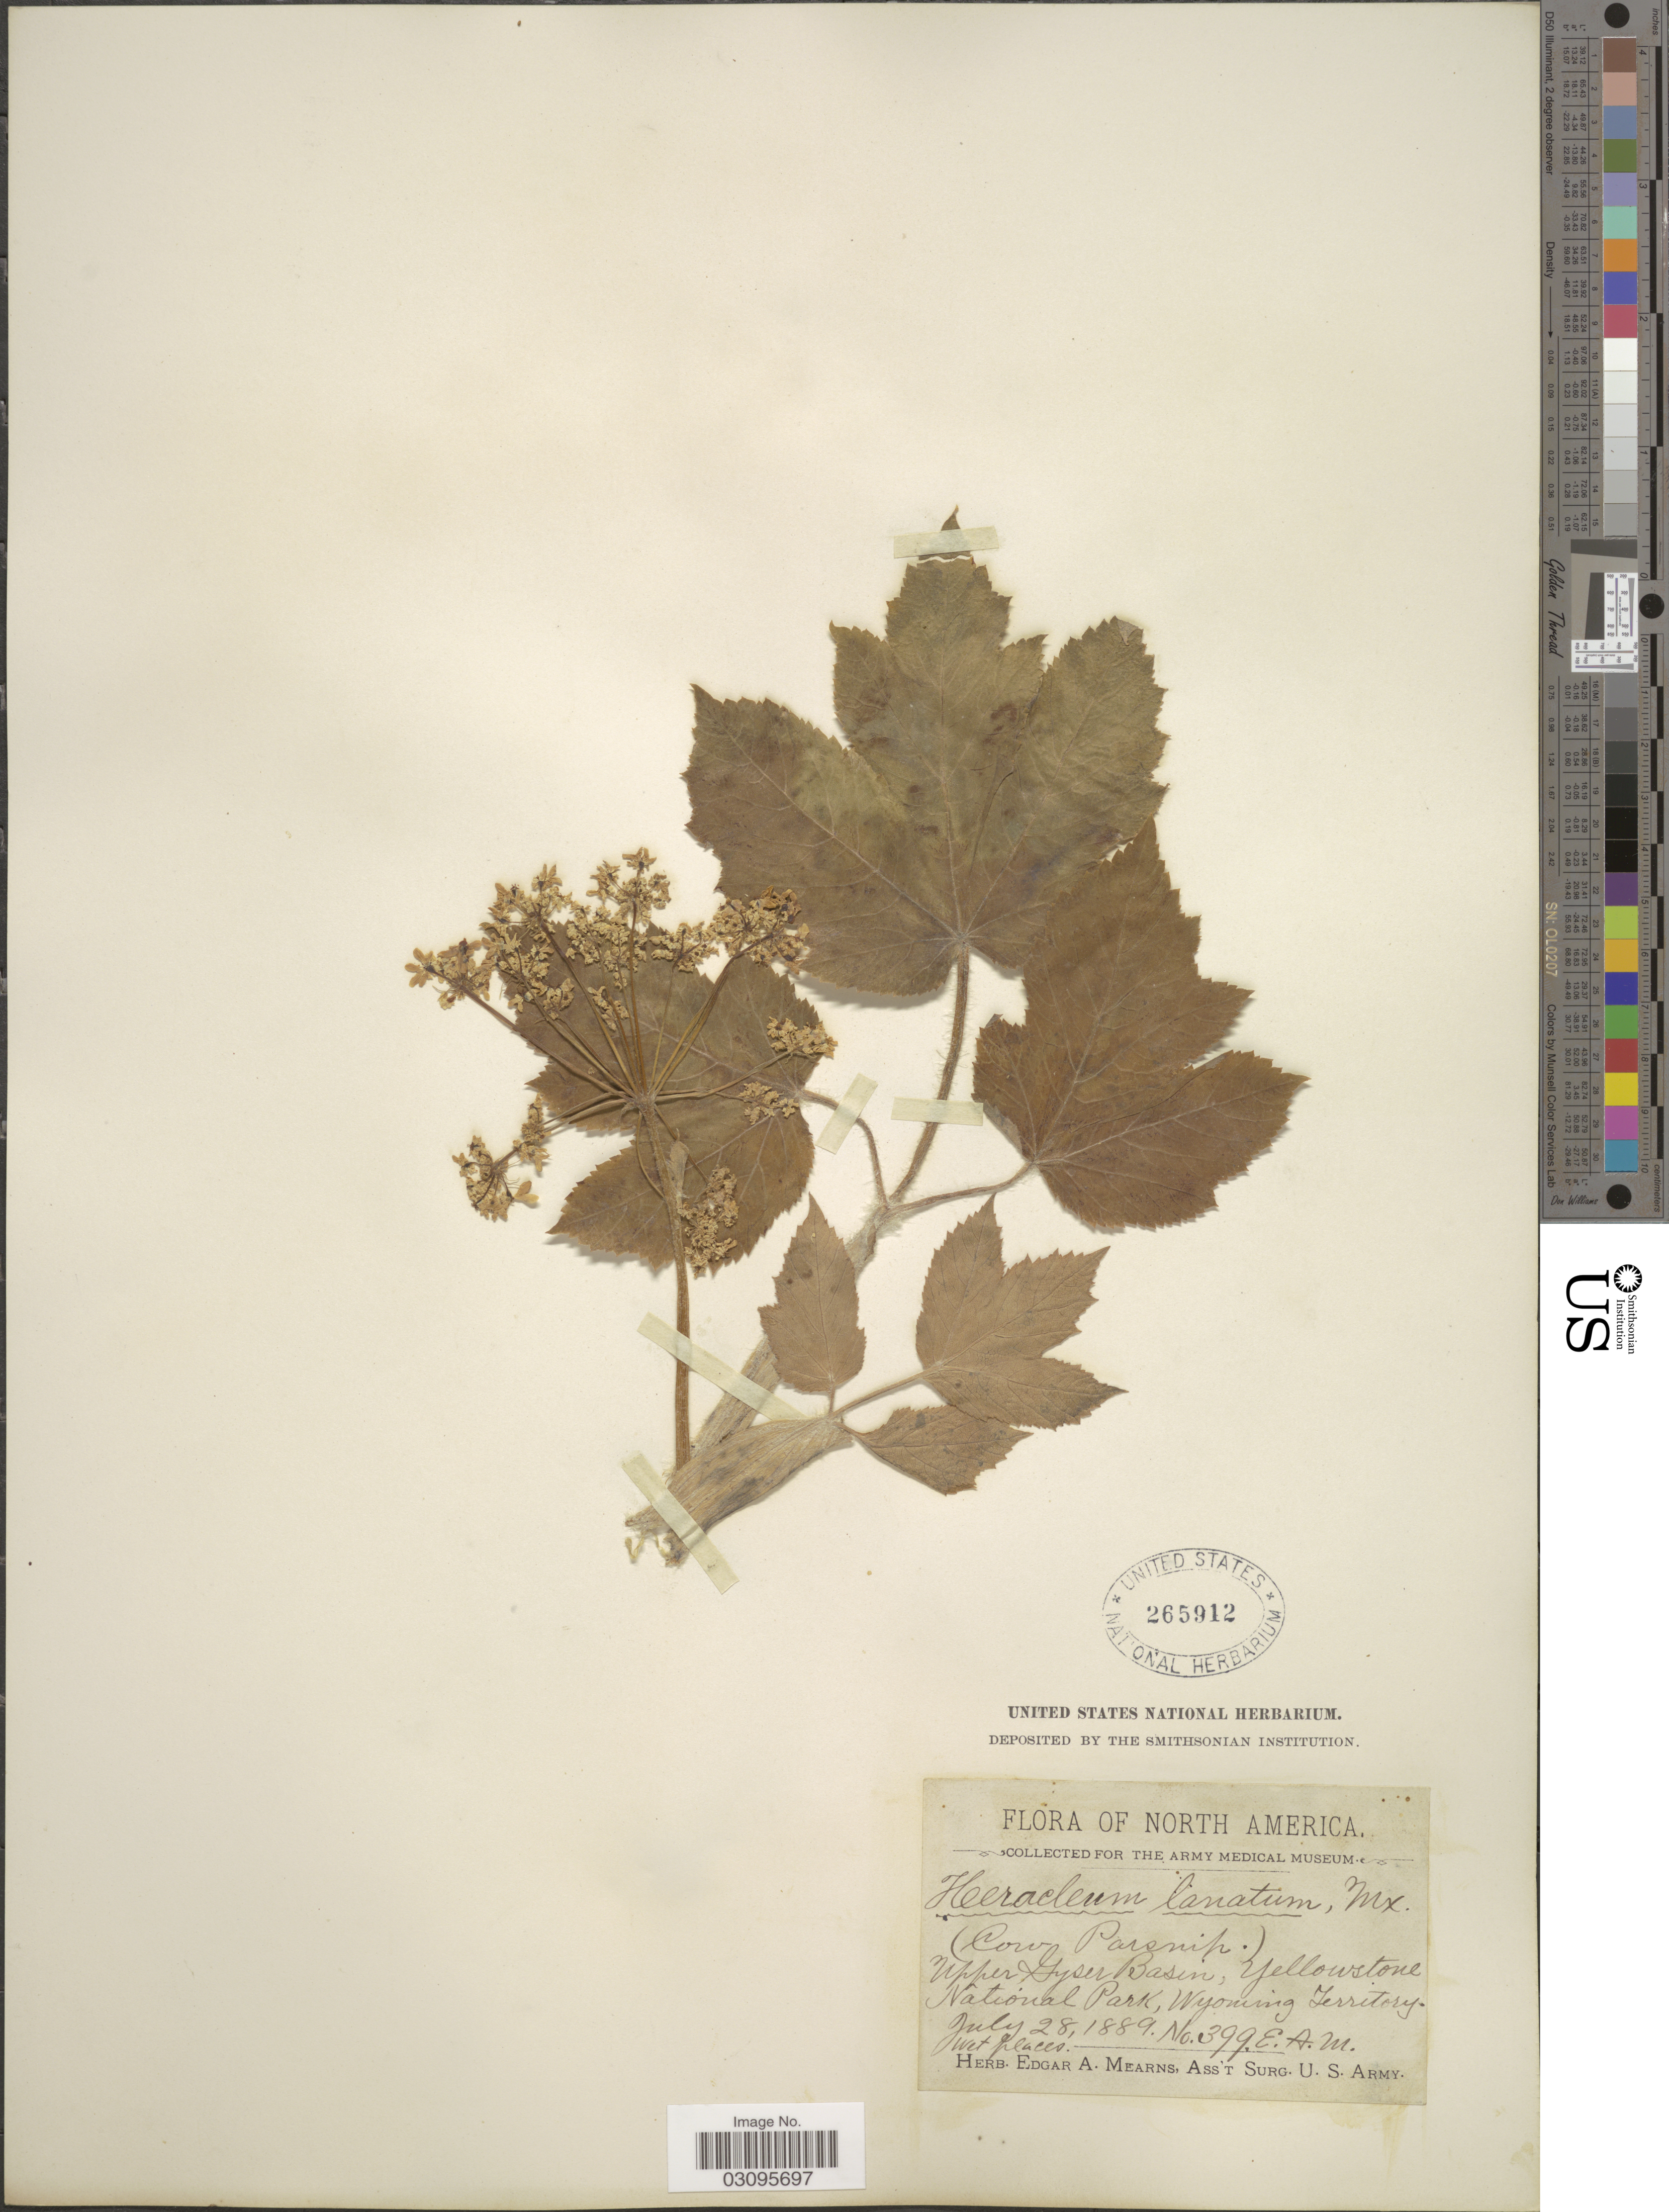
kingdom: Plantae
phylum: Tracheophyta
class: Magnoliopsida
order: Apiales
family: Apiaceae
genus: Heracleum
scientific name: Heracleum lanatum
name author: Michx.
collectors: E. A. Mearns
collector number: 399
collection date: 1889-07-28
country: United States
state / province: Wyoming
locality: Upper Gyser Basin, Yellowstone National Park.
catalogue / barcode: US 265912